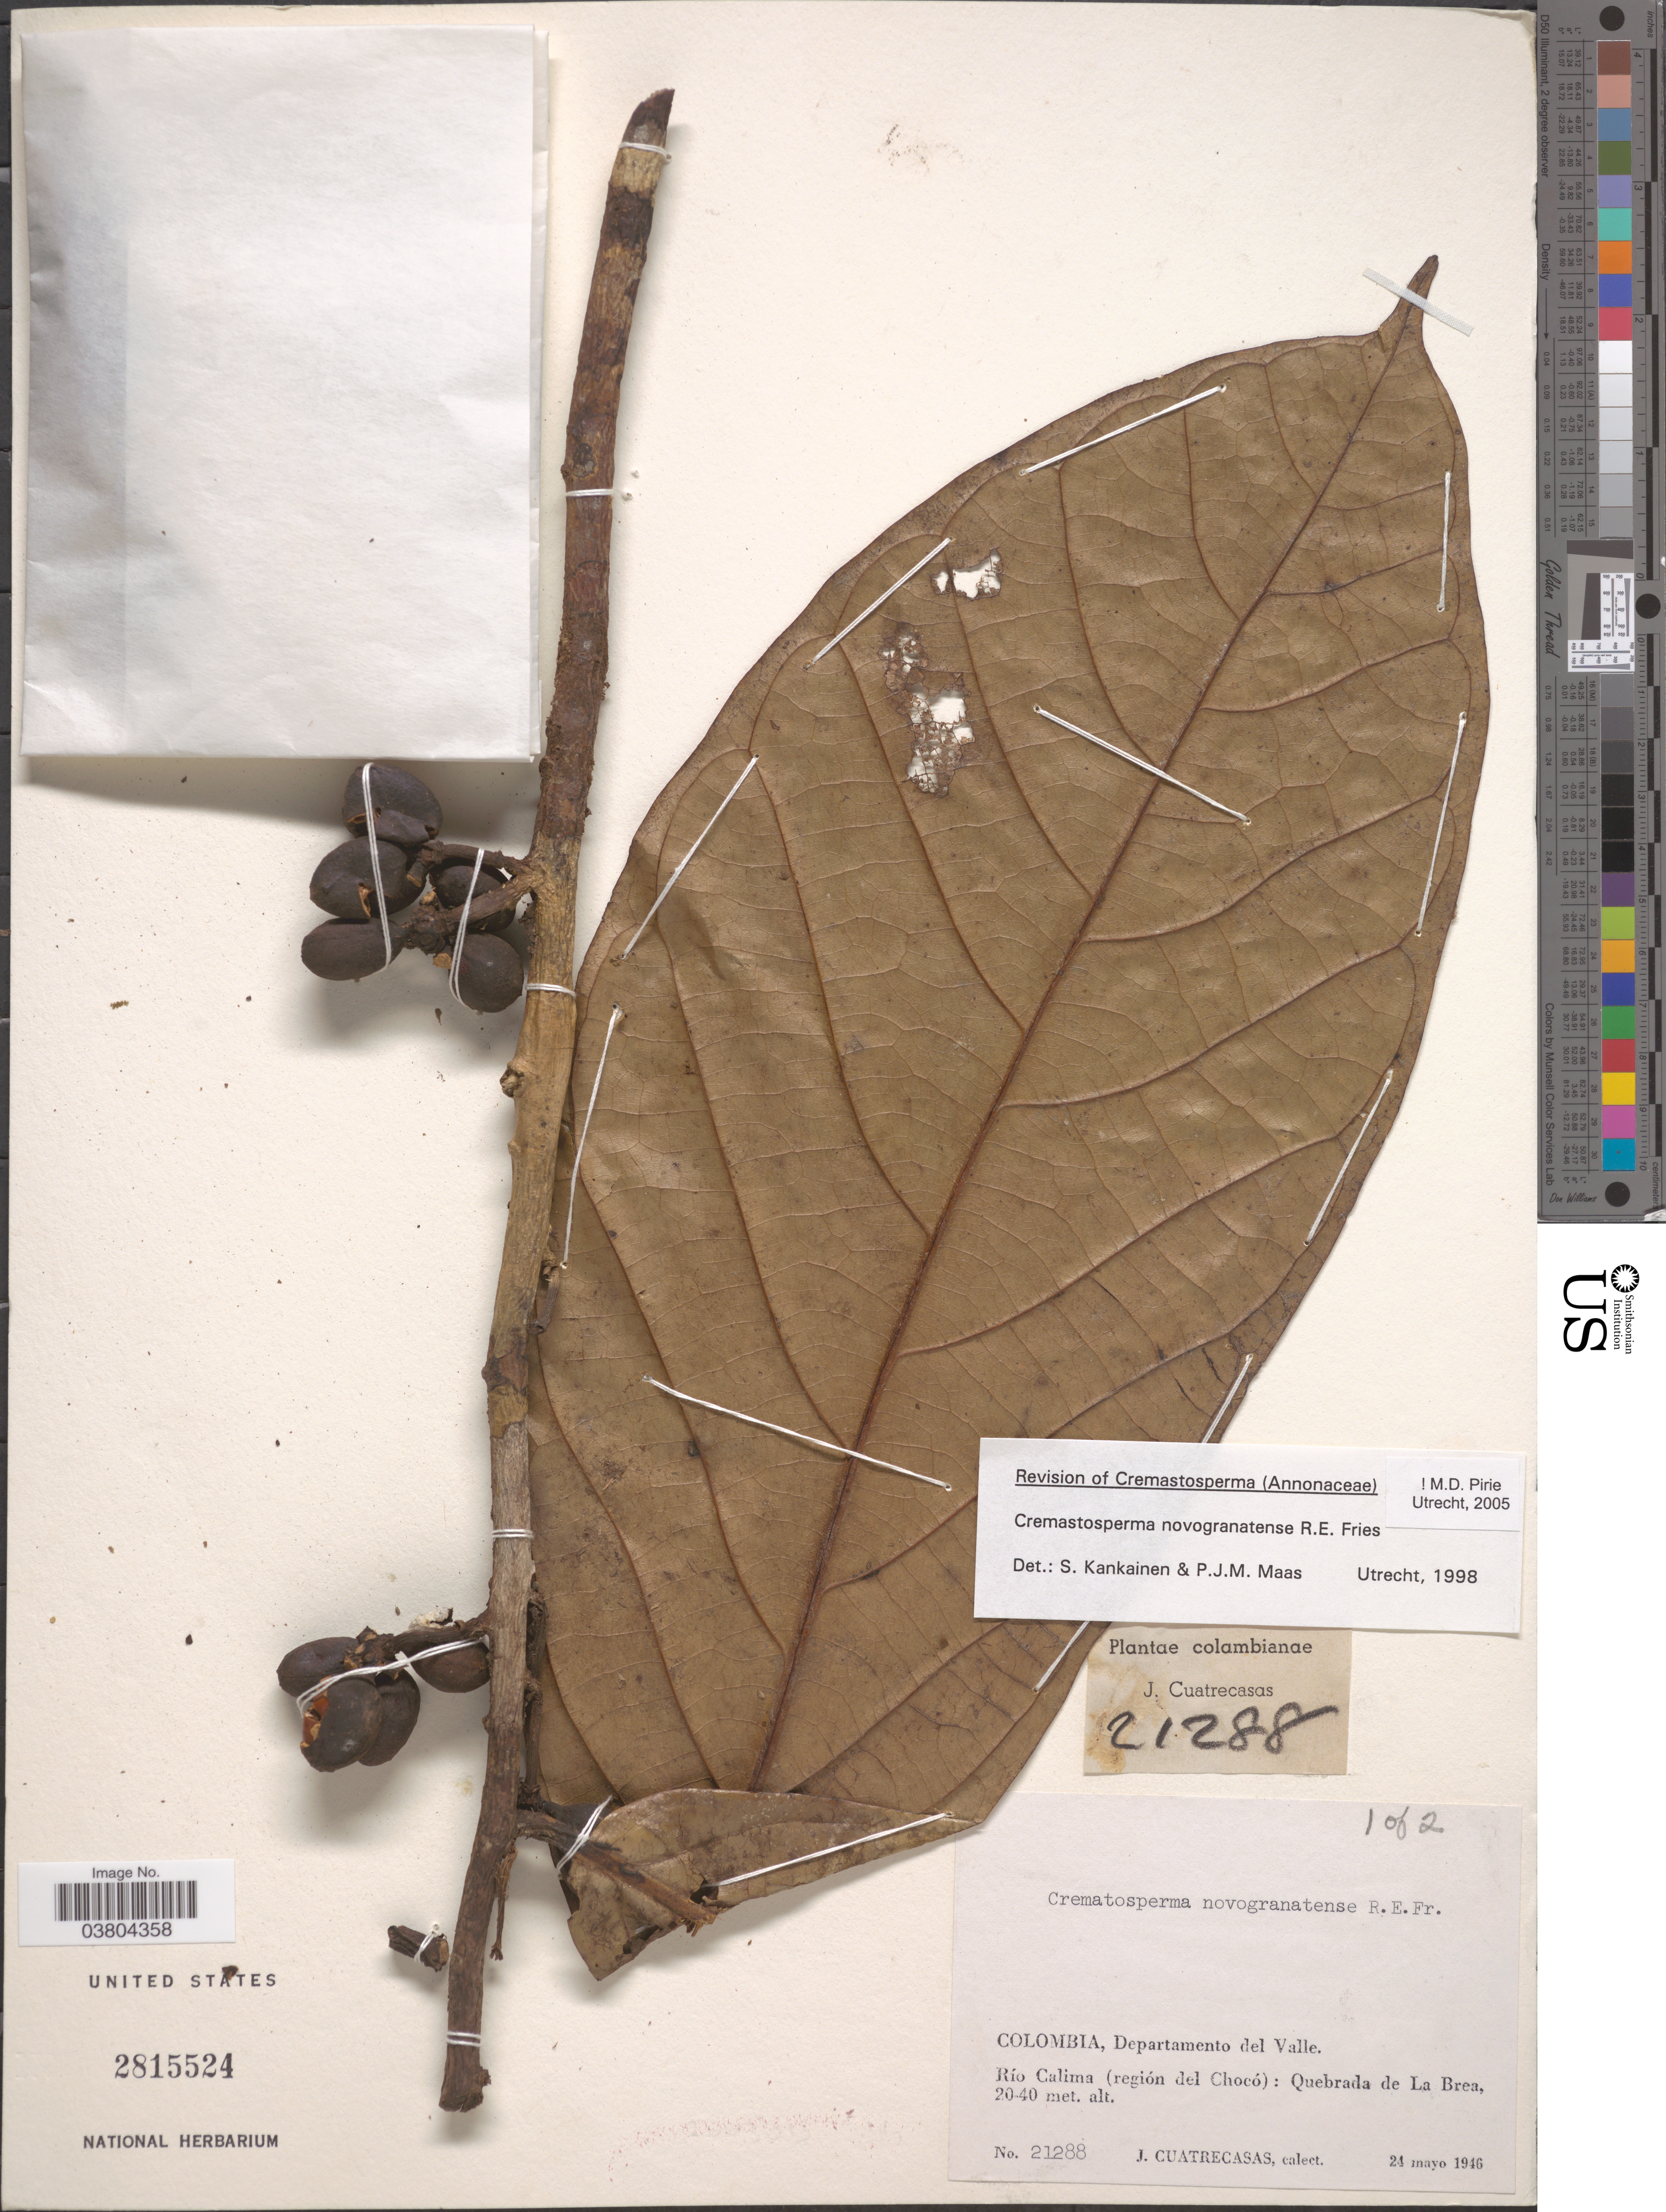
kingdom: Plantae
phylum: Tracheophyta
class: Magnoliopsida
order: Magnoliales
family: Annonaceae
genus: Cremastosperma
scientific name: Cremastosperma novogranatense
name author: R.E. Fr.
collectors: J. Cuatrecasas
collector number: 21288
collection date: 1946-05-24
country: Colombia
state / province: Valle del Cauca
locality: Departamento del Valle. Río Calima (región del Chocó): Quebrada de La Brea.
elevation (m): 20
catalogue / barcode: US 2815524